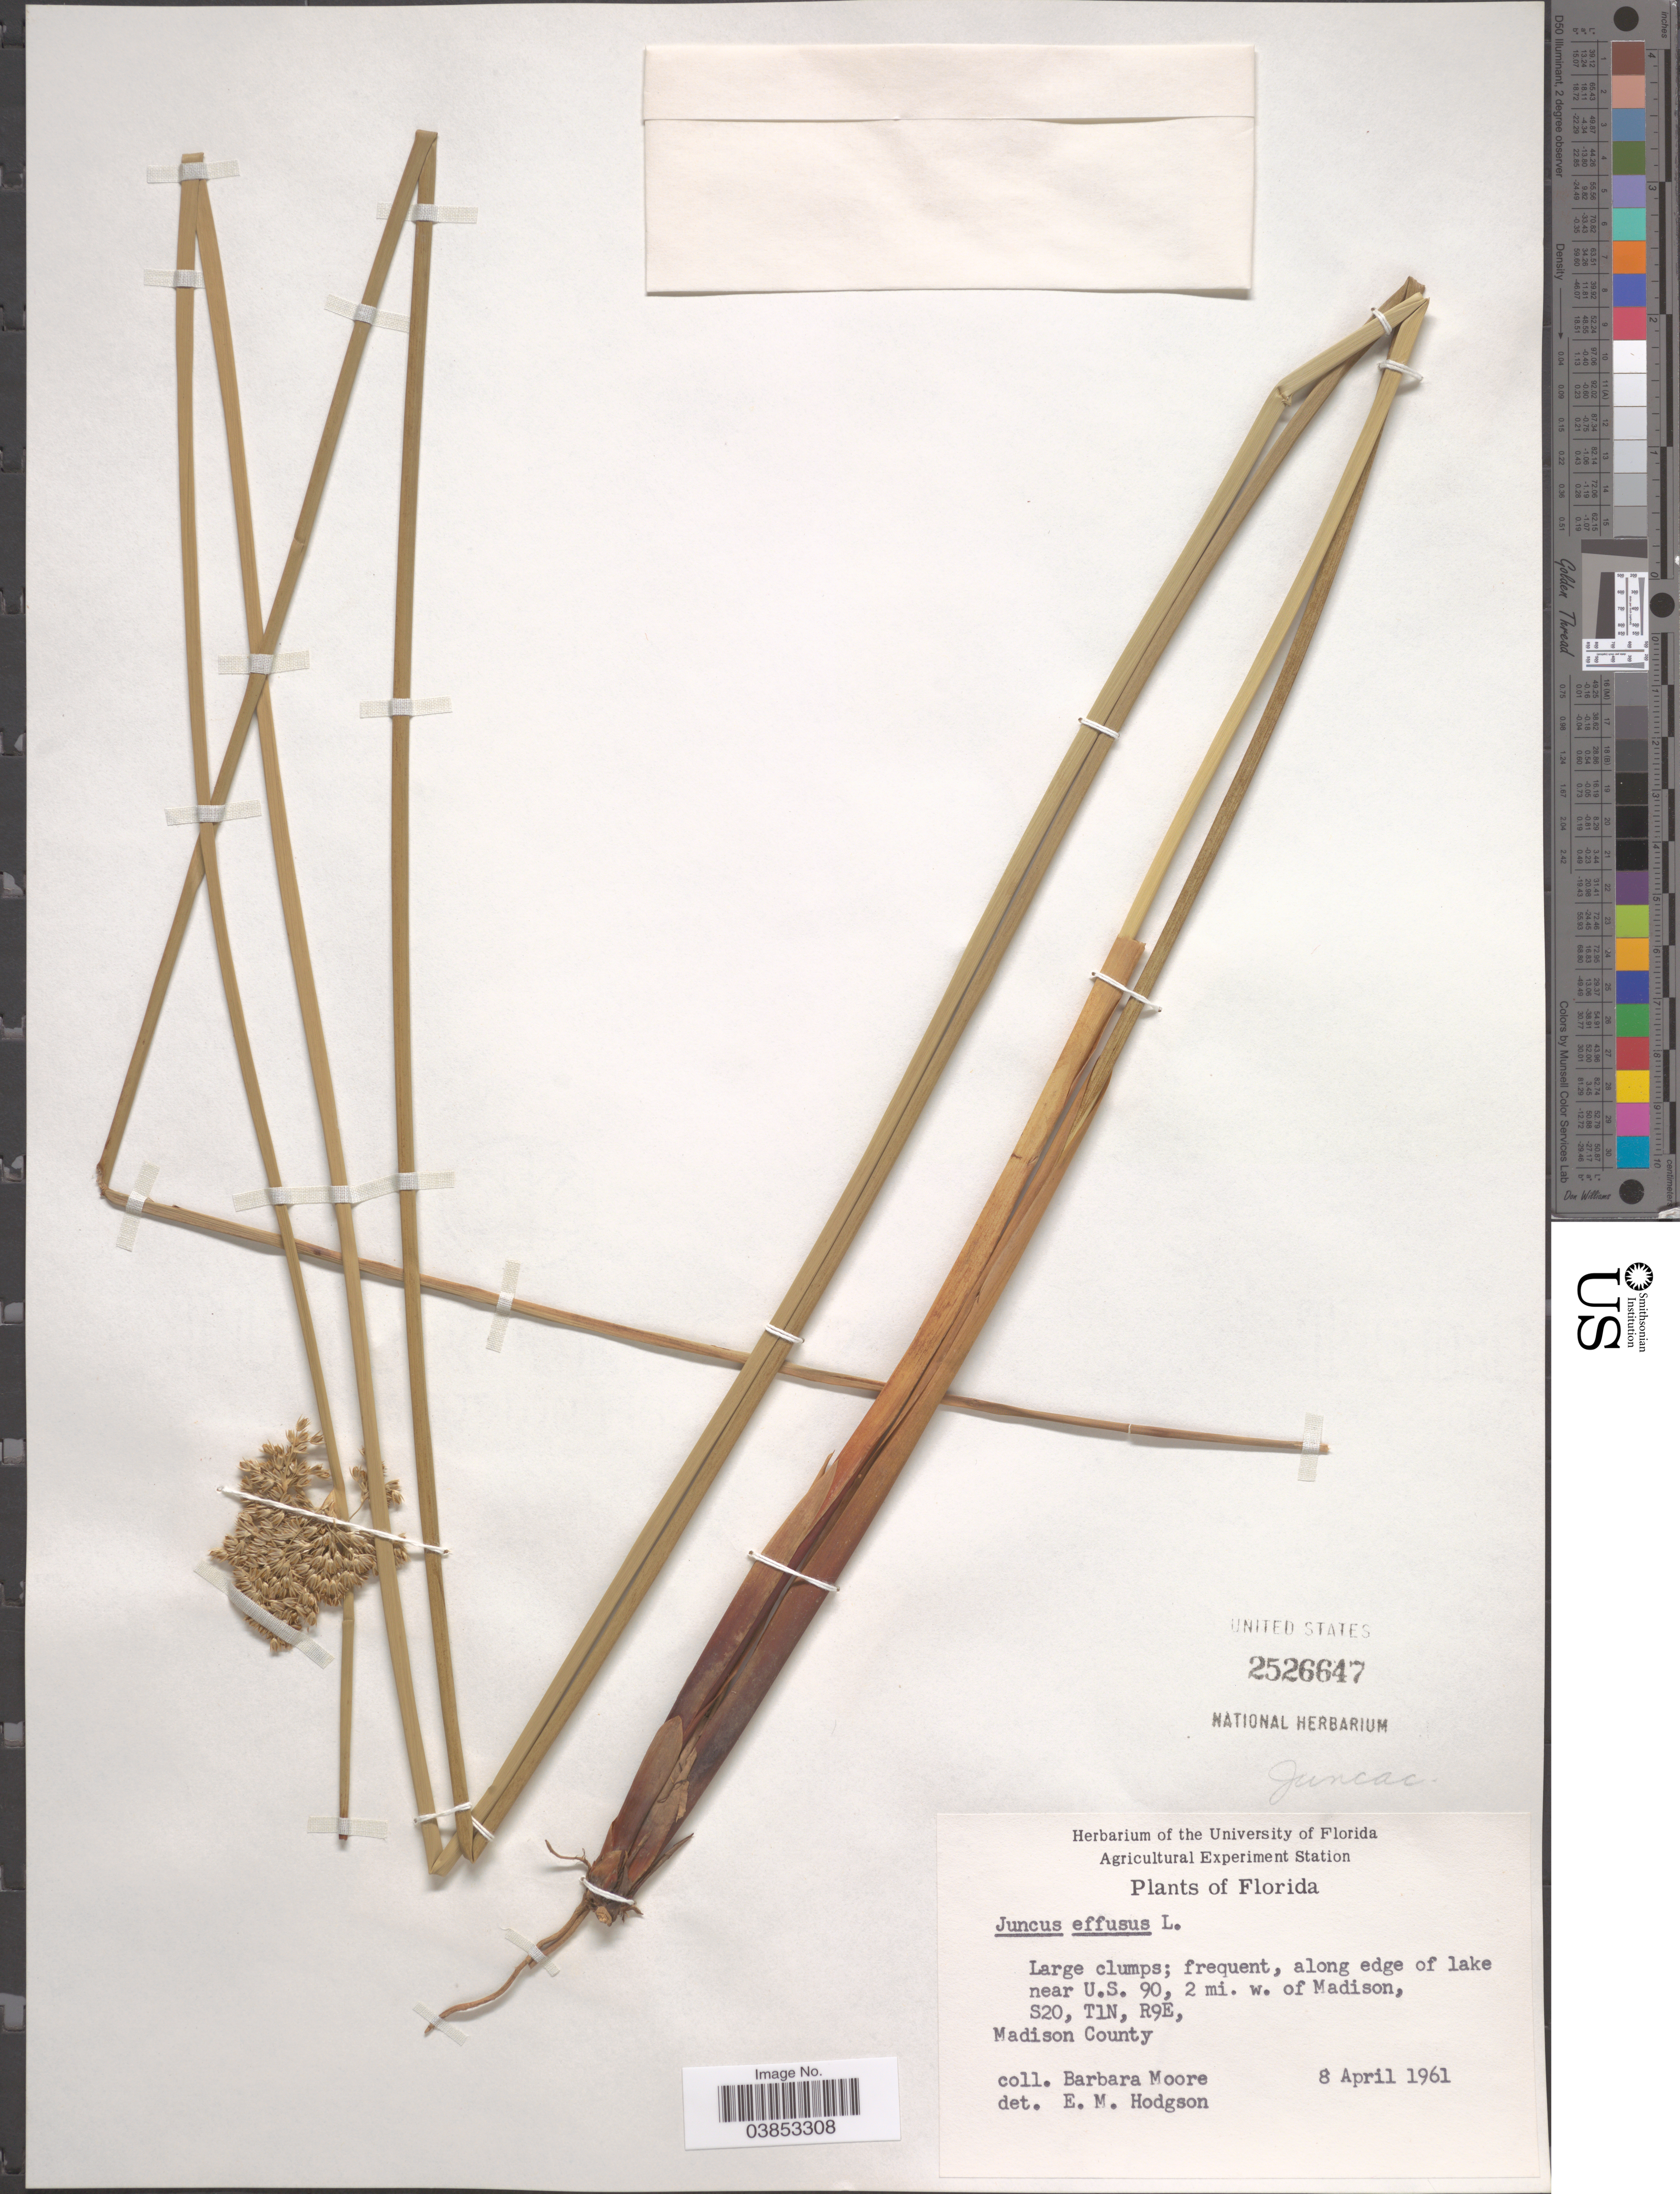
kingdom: Plantae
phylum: Tracheophyta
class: Liliopsida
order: Poales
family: Juncaceae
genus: Juncus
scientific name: Juncus effusus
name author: L.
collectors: B. J. Moore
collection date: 1961-04-08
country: United States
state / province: Florida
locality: Along edge of lake near U.S. 90, 2 mi. w. of Madison, S20, T1N, R9E, Madison County.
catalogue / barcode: US 2526647